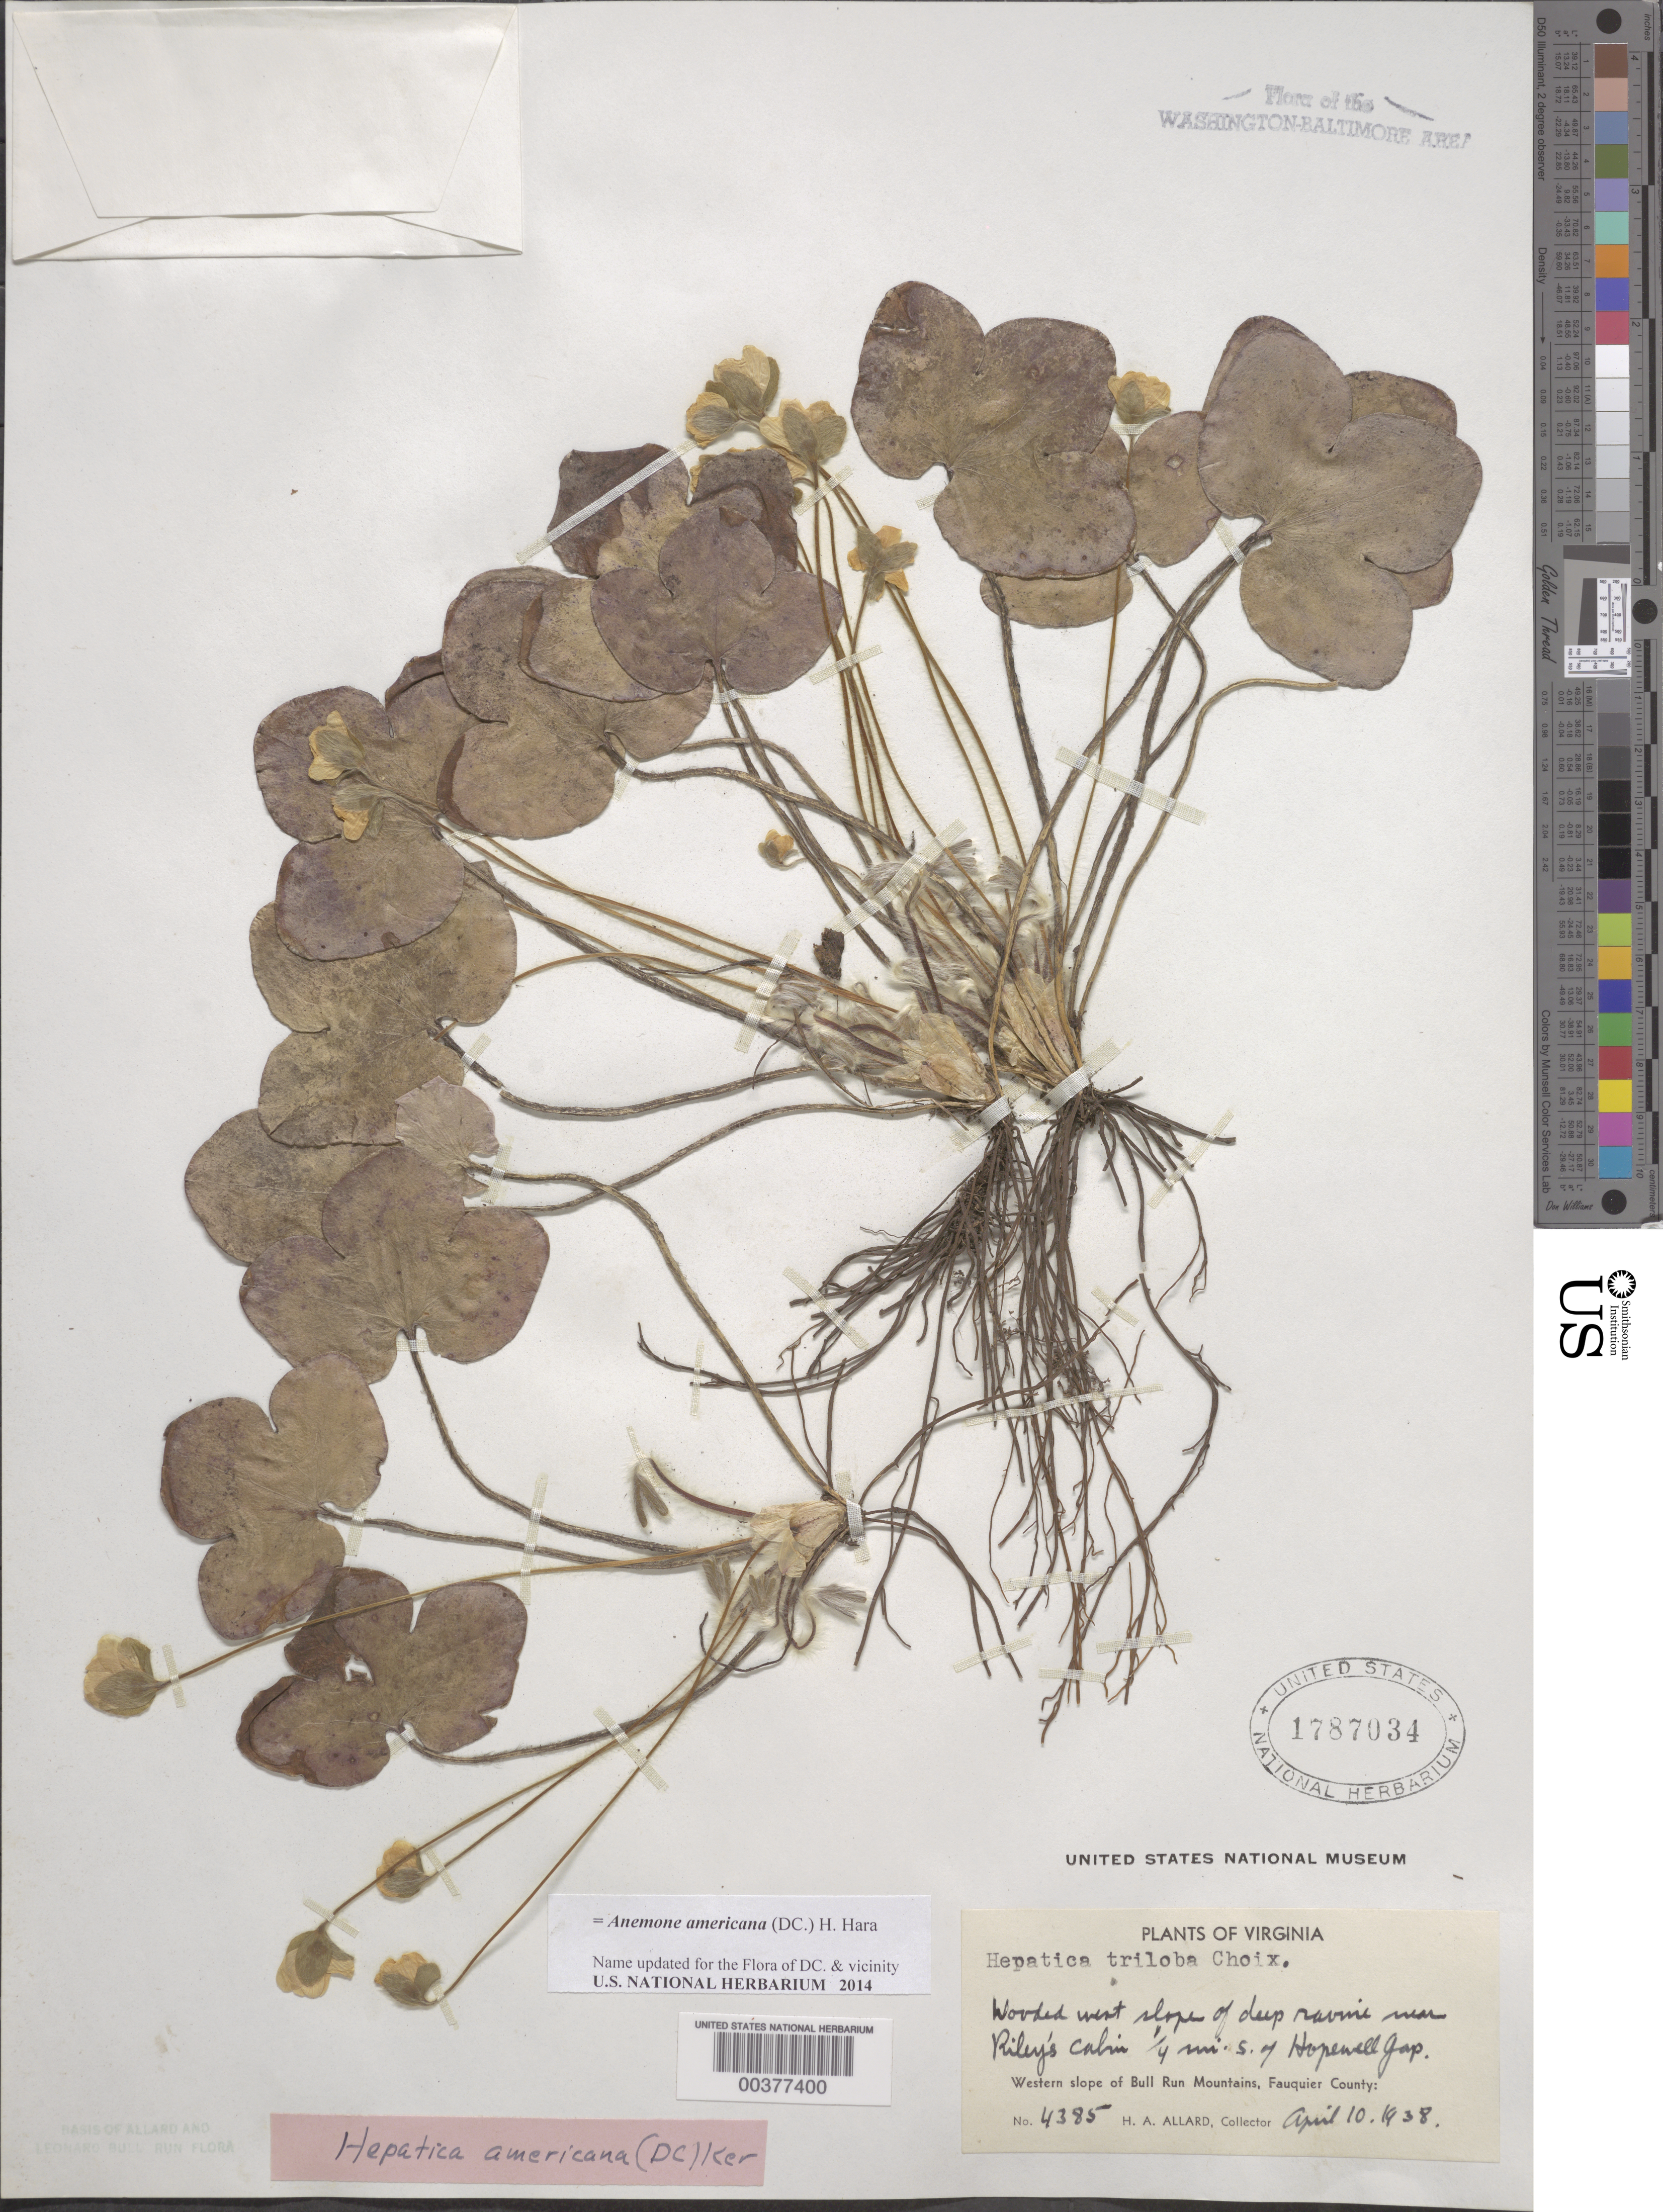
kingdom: Plantae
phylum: Tracheophyta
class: Magnoliopsida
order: Ranunculales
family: Ranunculaceae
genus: Hepatica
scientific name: Hepatica americana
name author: (DC.) Ker Gawl.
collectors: H. A. Allard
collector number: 4385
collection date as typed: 10 Apr 1938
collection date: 1938-04-10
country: United States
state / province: Virginia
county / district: Fauquier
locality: South of Hopewell Gap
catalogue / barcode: US 1787034